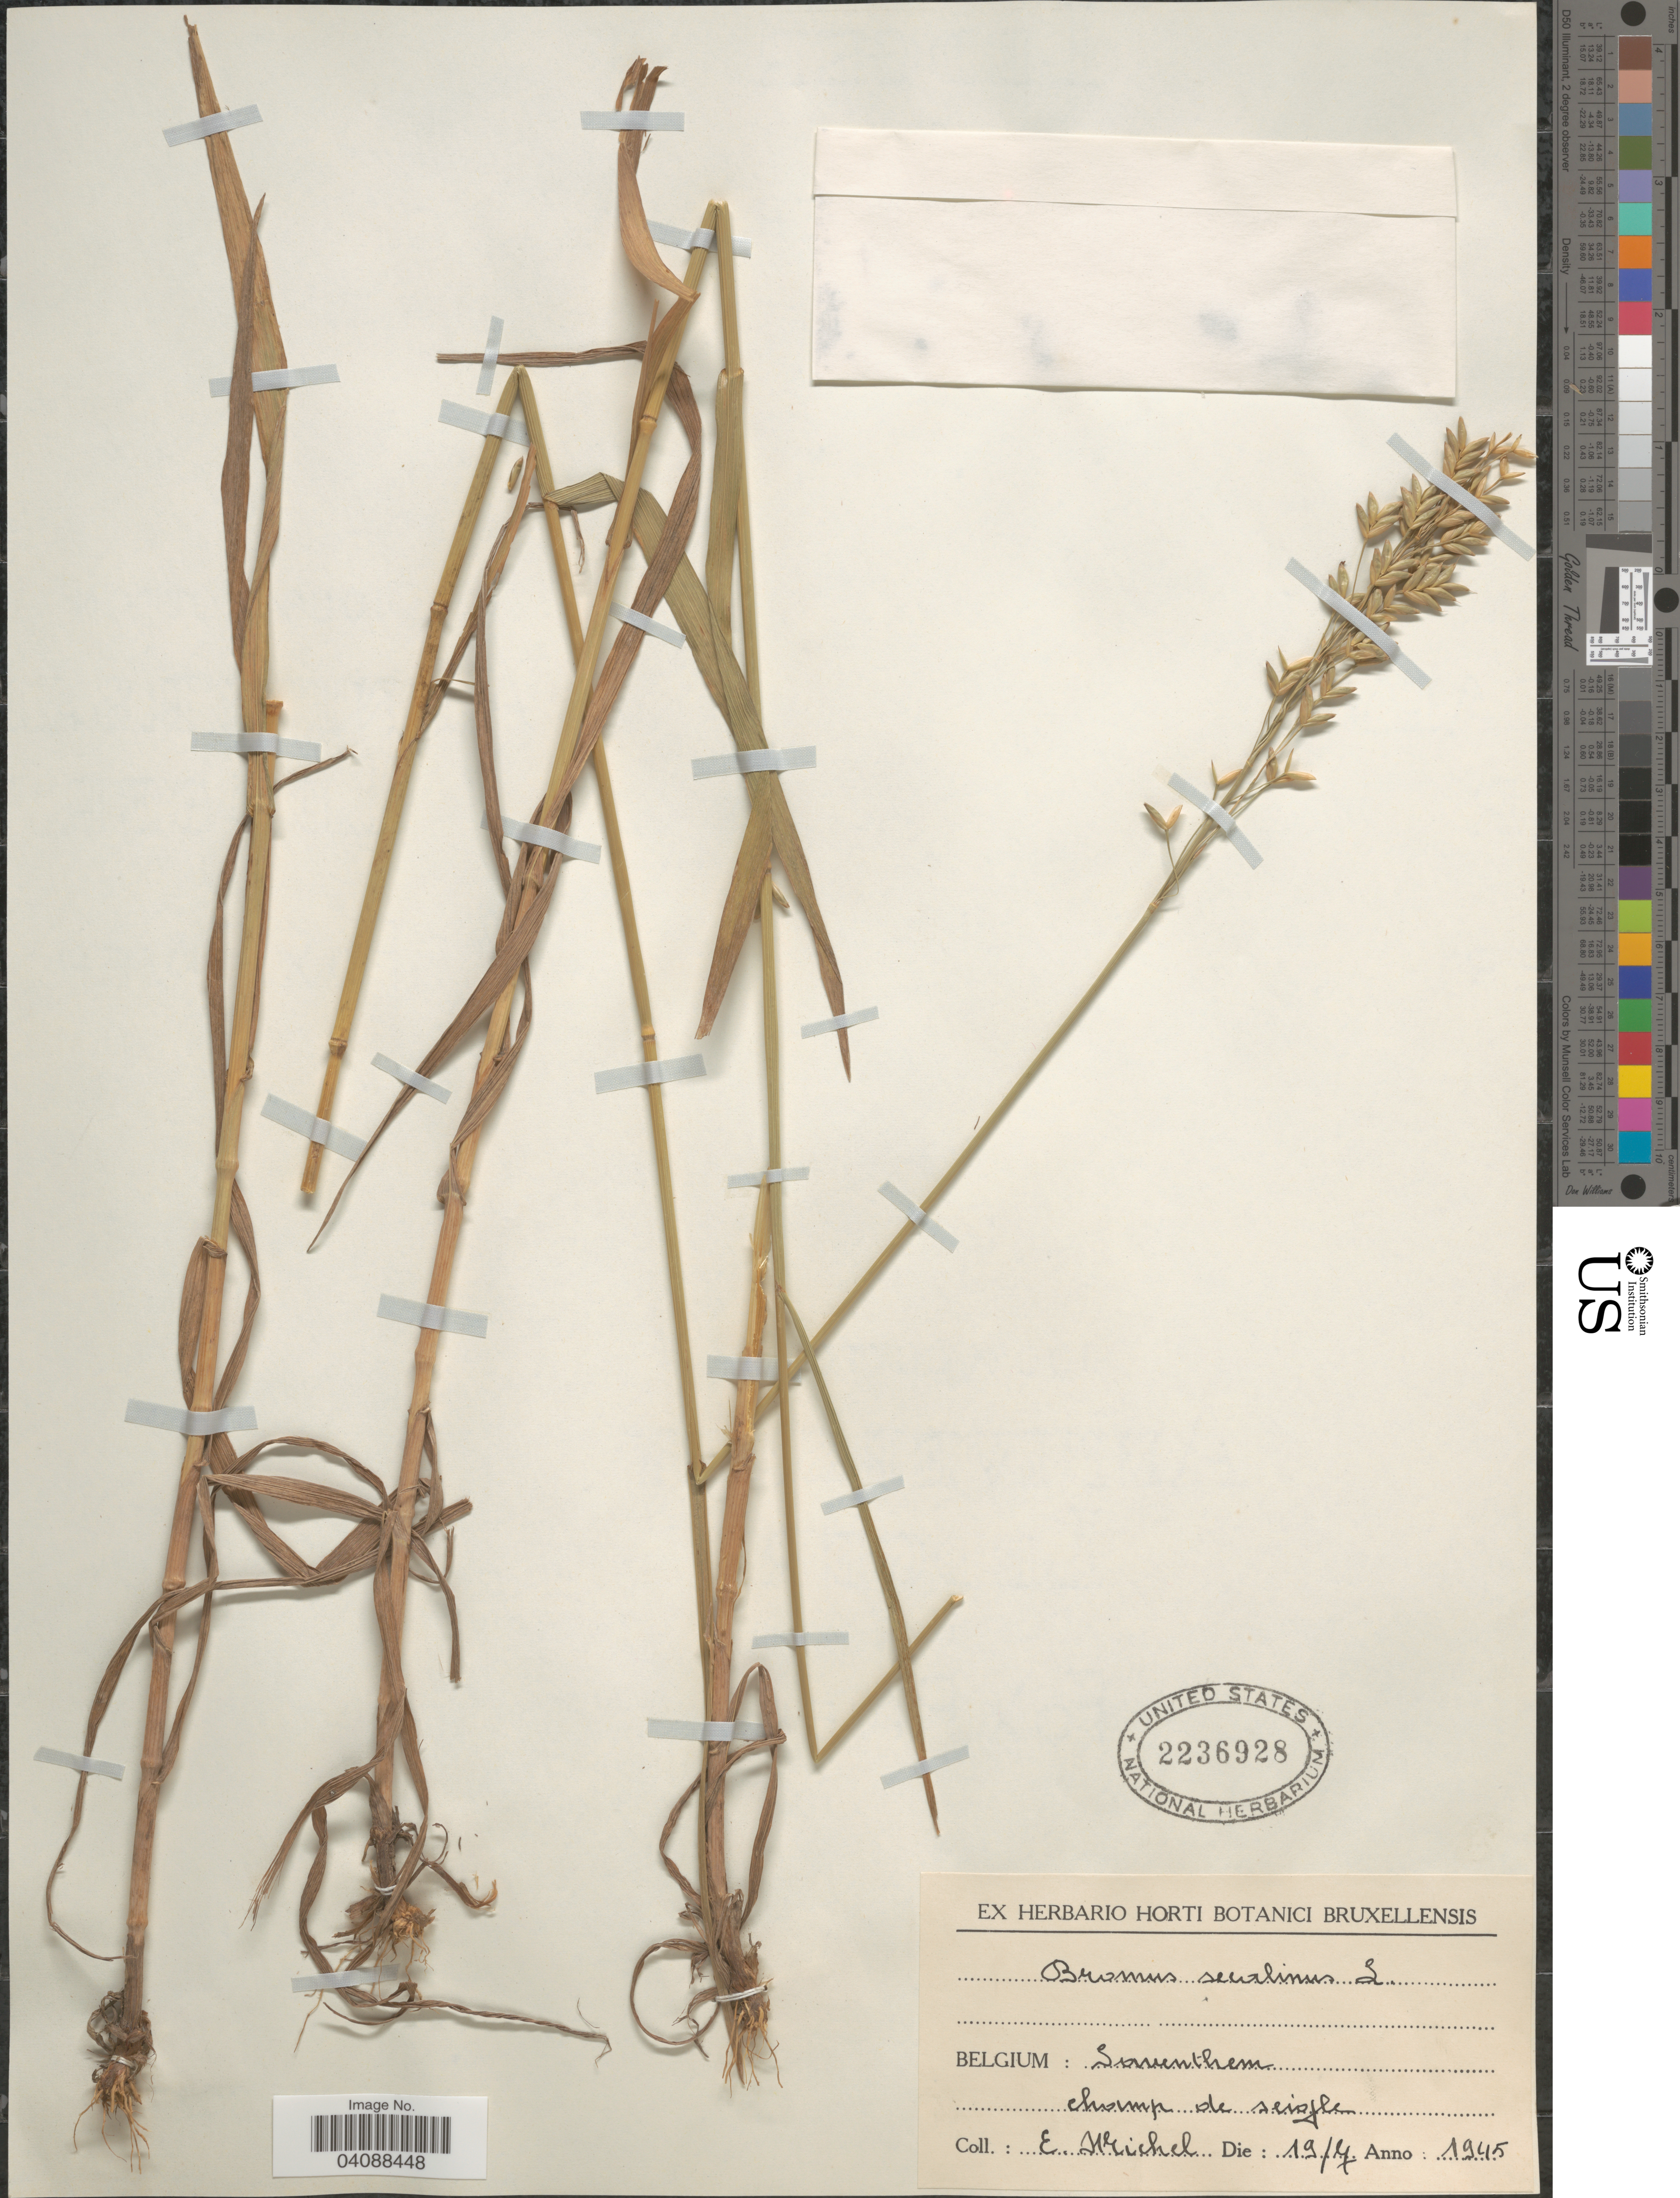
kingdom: Plantae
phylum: Tracheophyta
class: Liliopsida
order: Poales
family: Poaceae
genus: Bromus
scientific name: Bromus secalinus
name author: L.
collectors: E. Michel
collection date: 1945-07-19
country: Belgium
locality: Saventhem. champ de seigle.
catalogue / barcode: US 2236928